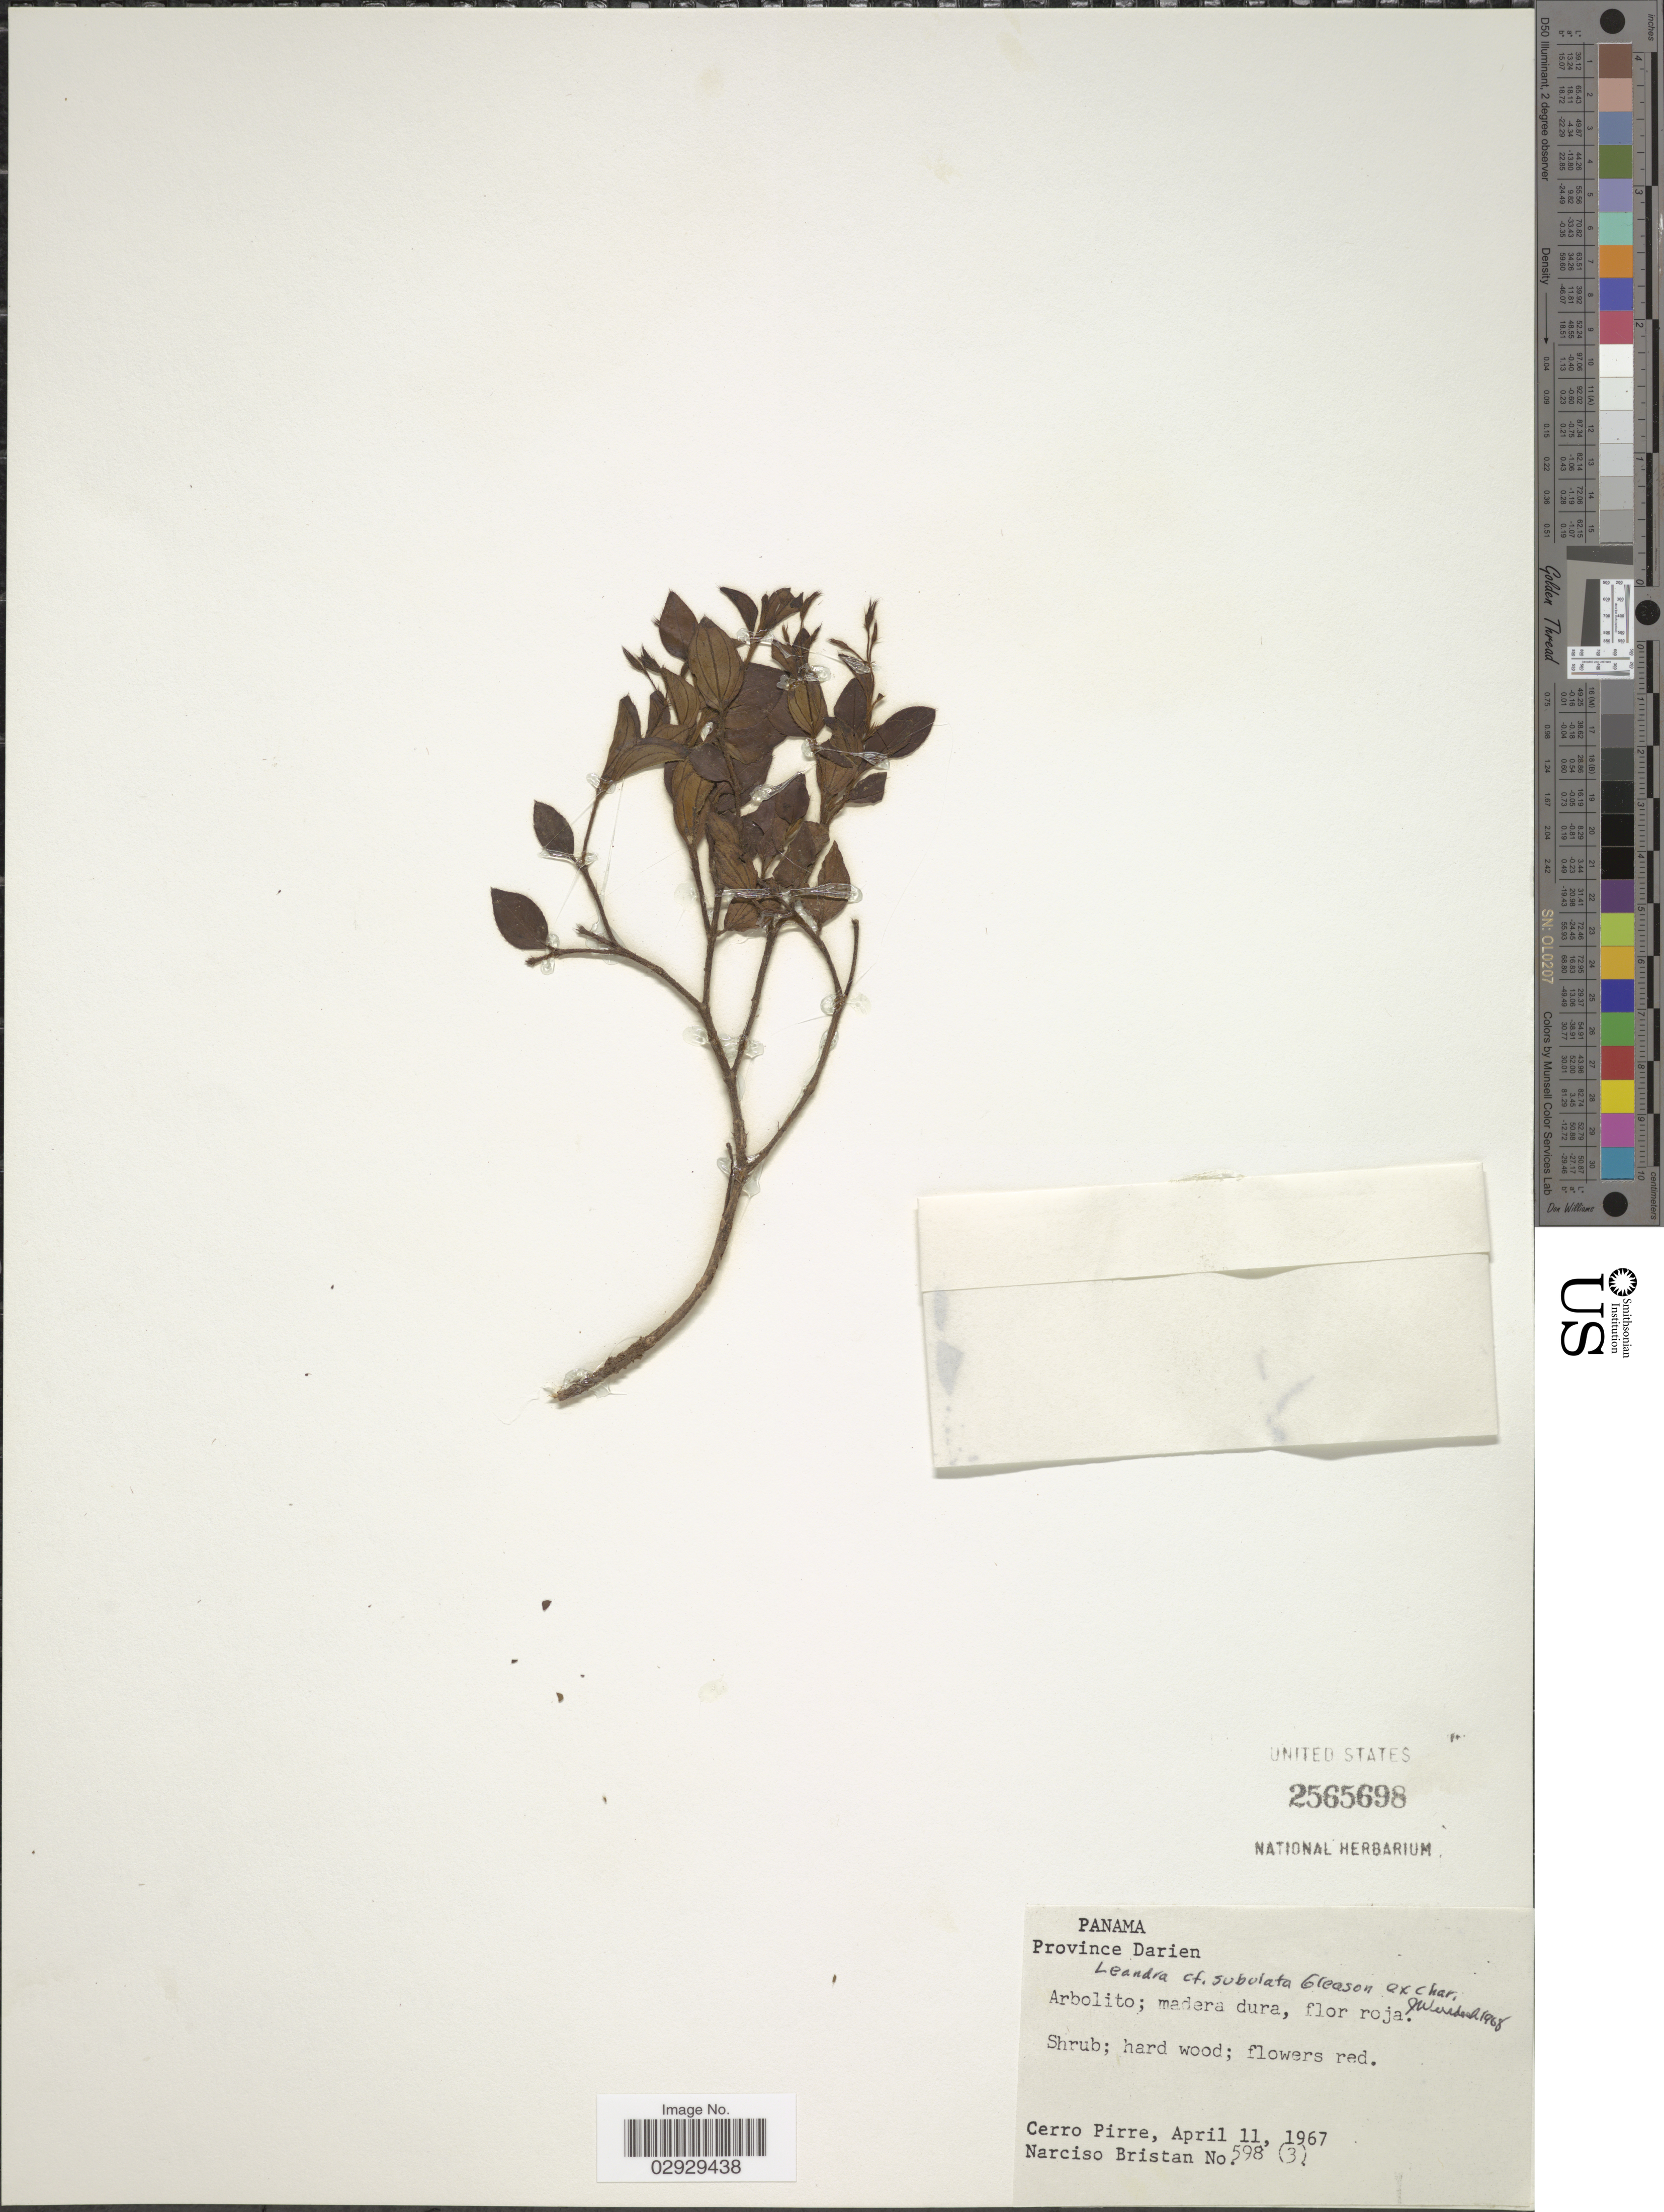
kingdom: Plantae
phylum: Tracheophyta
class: Magnoliopsida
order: Myrtales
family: Melastomataceae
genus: Leandra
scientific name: Leandra subulata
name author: Gleason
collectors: N. Bristan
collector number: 598 (3)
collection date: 1967-04-11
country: Panama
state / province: Darién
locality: Cerro Pirre.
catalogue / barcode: US 2565698